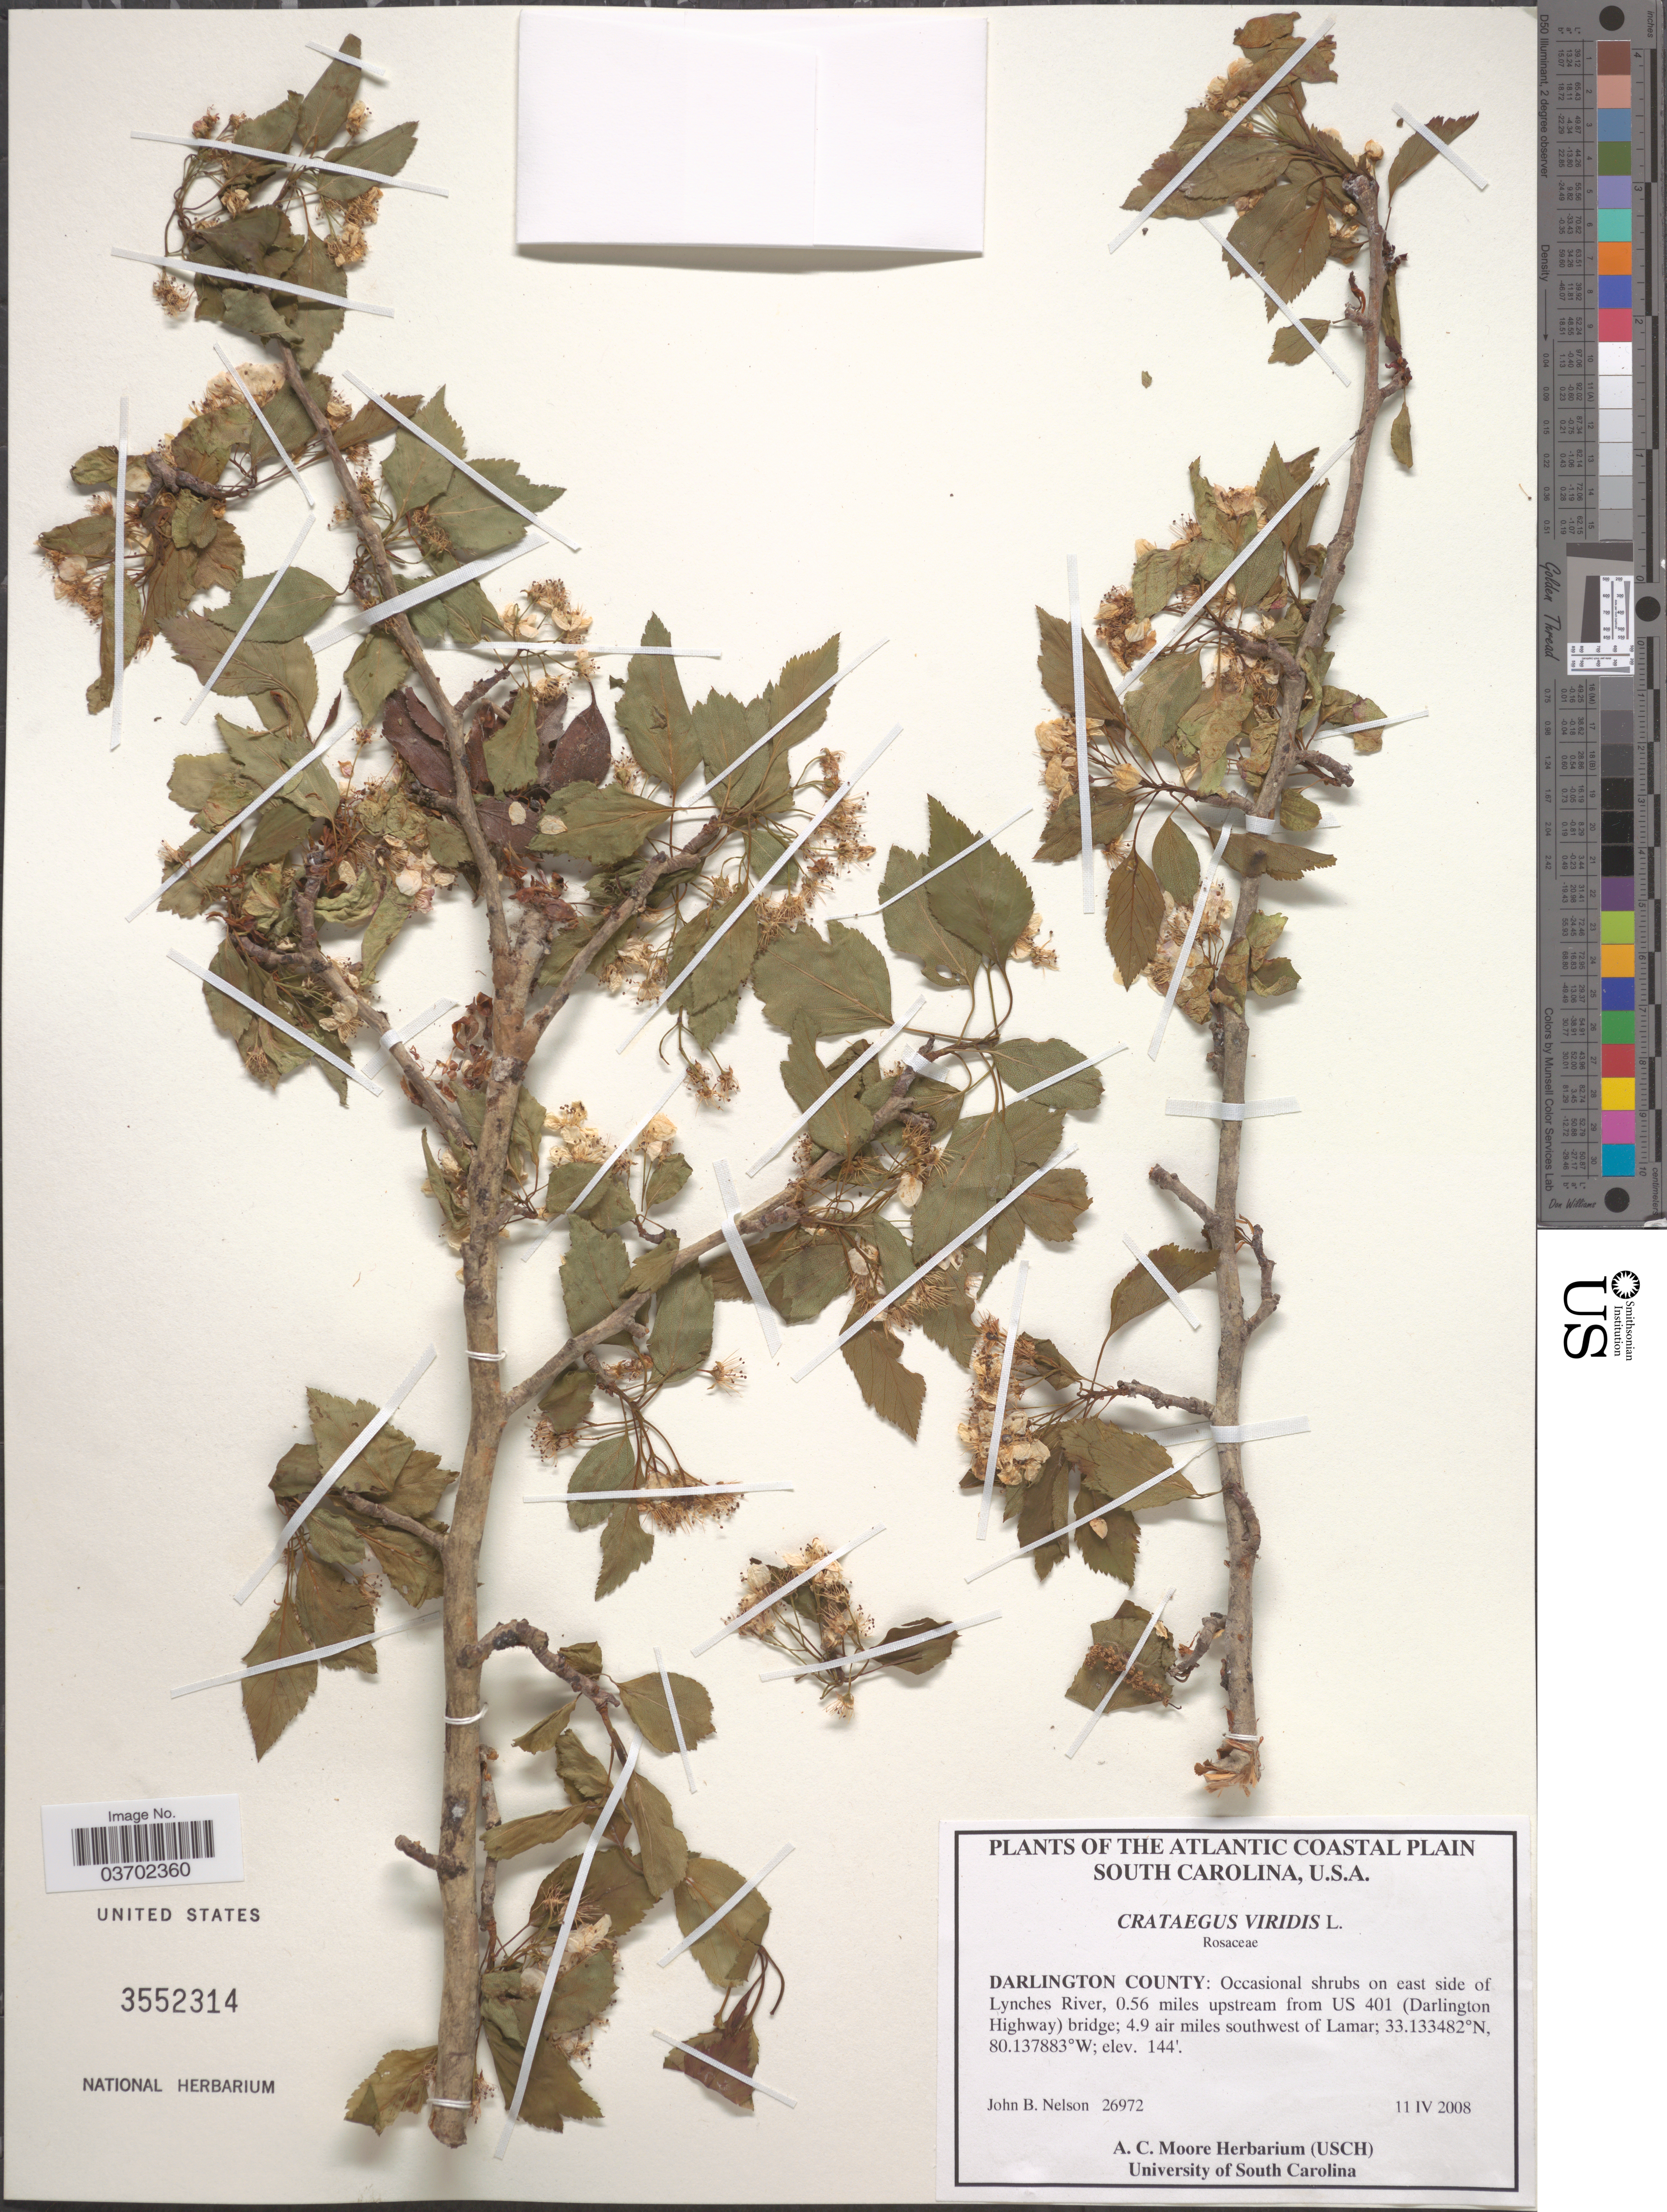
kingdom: Plantae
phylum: Tracheophyta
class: Magnoliopsida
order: Rosales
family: Rosaceae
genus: Crataegus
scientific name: Crataegus viridis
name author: L.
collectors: J. B. Nelson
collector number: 26972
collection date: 2008-04-11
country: United States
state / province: South Carolina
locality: The Atlantic Coastal Plain. Darlington County; Occasional shrubs on east side of Lynches River, 0.56 miles upstream from US 401 (Darlington Highway) bridge; 4.9 air miles southwest of Lamar.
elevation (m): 44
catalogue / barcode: US 3552314